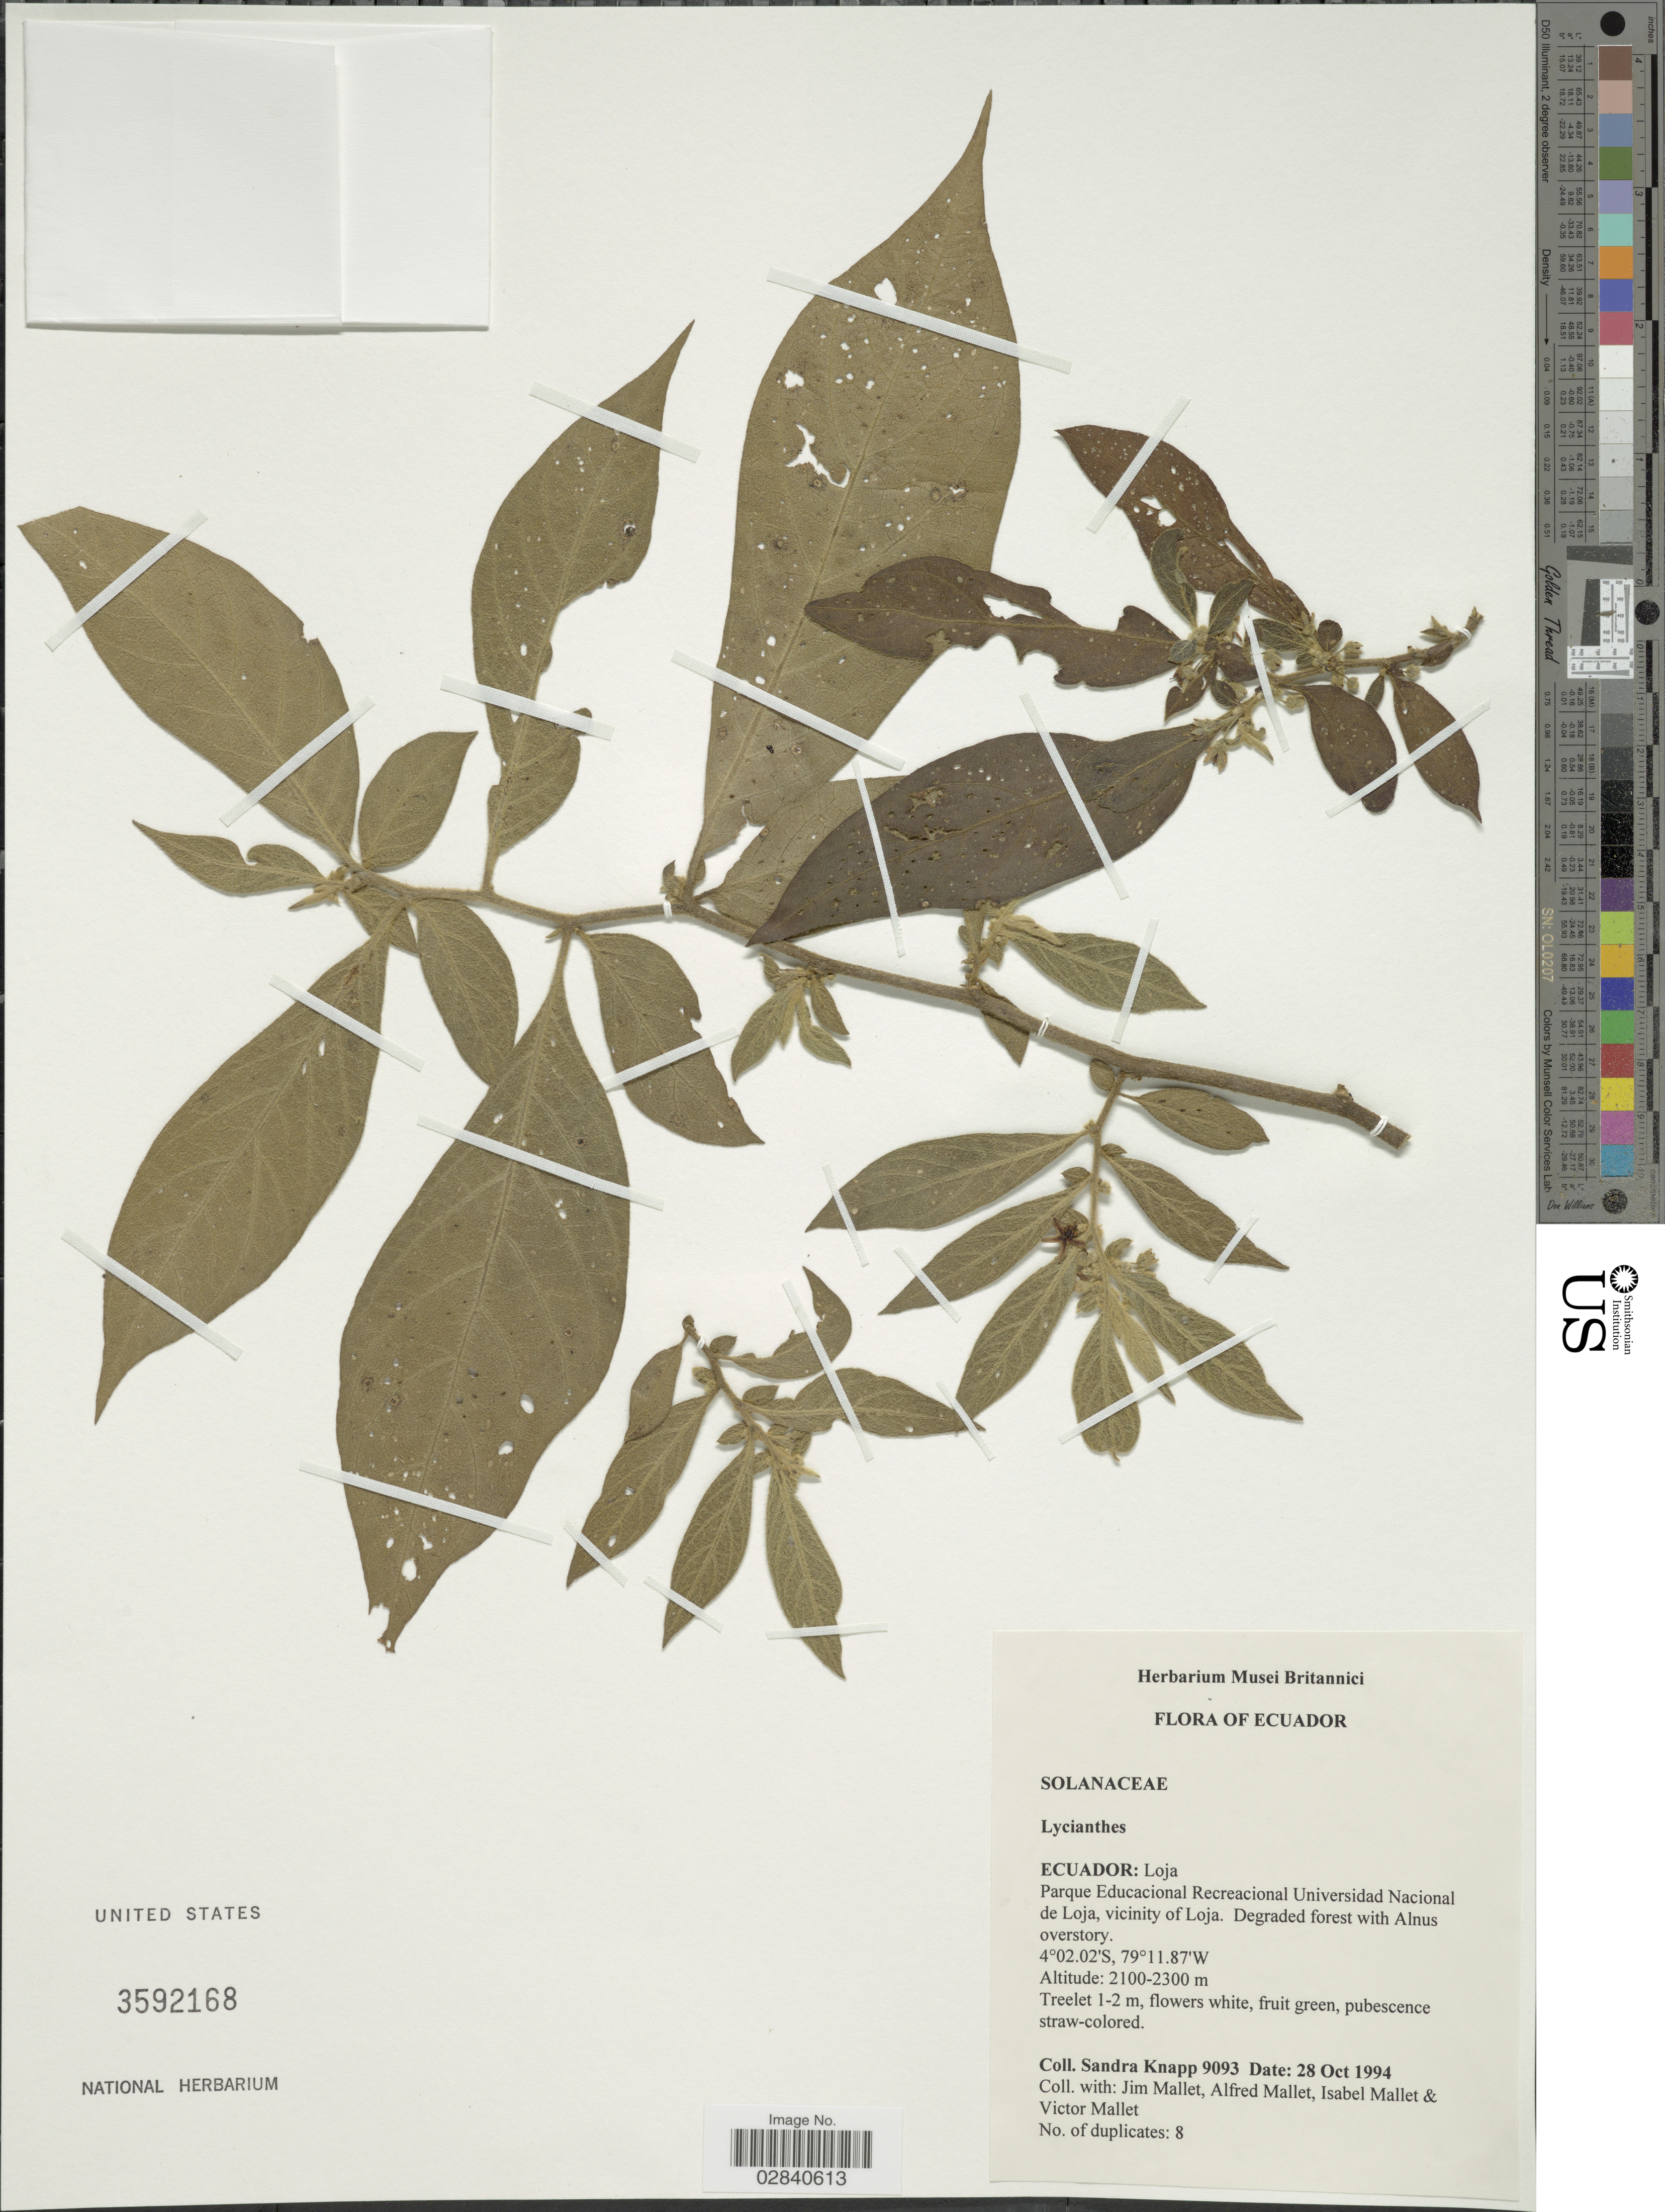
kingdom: Plantae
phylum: Tracheophyta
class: Magnoliopsida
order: Solanales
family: Solanaceae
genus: Lycianthes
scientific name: Lycianthes sp.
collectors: S. Knapp, J. Mallet, A. Mallet, I. Mallet & V. Mallet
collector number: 9093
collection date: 1994-10-28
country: Ecuador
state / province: Loja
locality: Parque Recreacional Universidad Nacional de Loja, vicinity of Loja.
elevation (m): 2100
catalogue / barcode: US 3592168